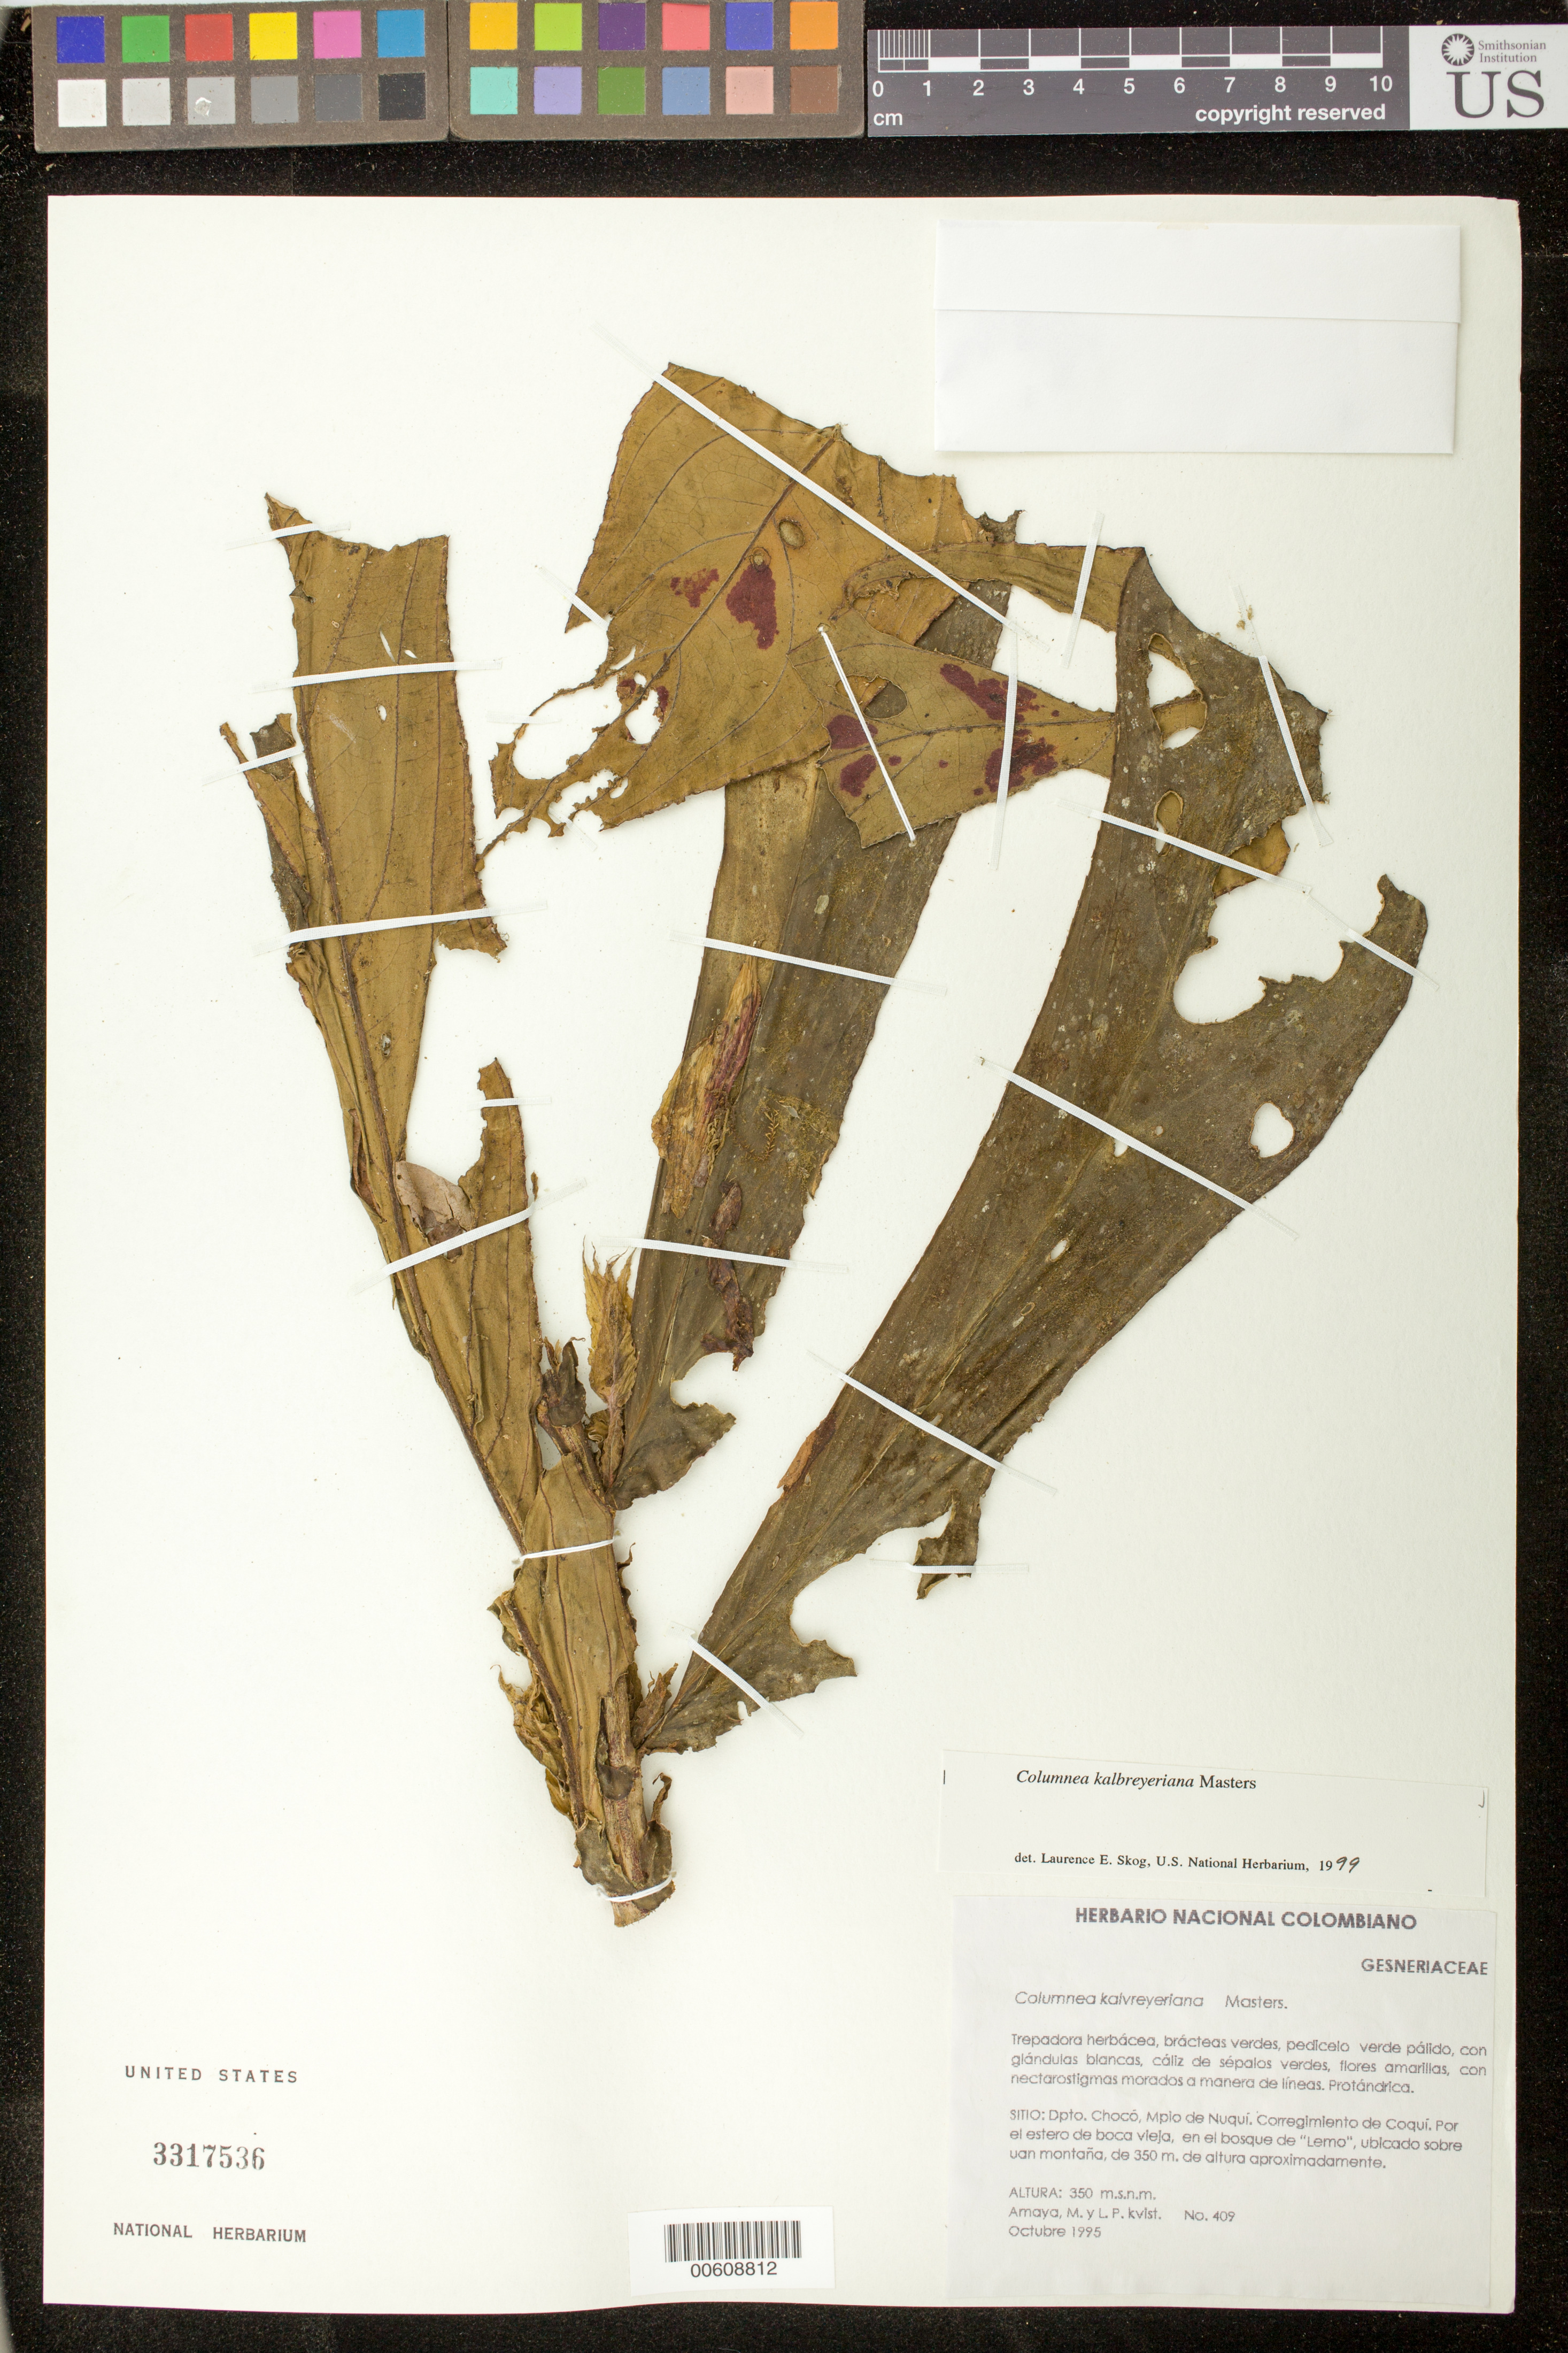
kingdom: Plantae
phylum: Tracheophyta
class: Magnoliopsida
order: Lamiales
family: Gesneriaceae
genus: Columnea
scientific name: Columnea kalbreyeriana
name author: Mast.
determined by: Skog, Laurence E.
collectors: M. Amaya & L. P. Kvist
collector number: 409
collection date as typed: Oct 1995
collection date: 1995-10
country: Colombia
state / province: Chocó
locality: Mpio. de Nuquí. Corregimiento de Coquí; por el estero de boca vieja, en el bosque de "Lemo"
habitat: Ubicado sobre uan montaña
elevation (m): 350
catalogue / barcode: US 3317536